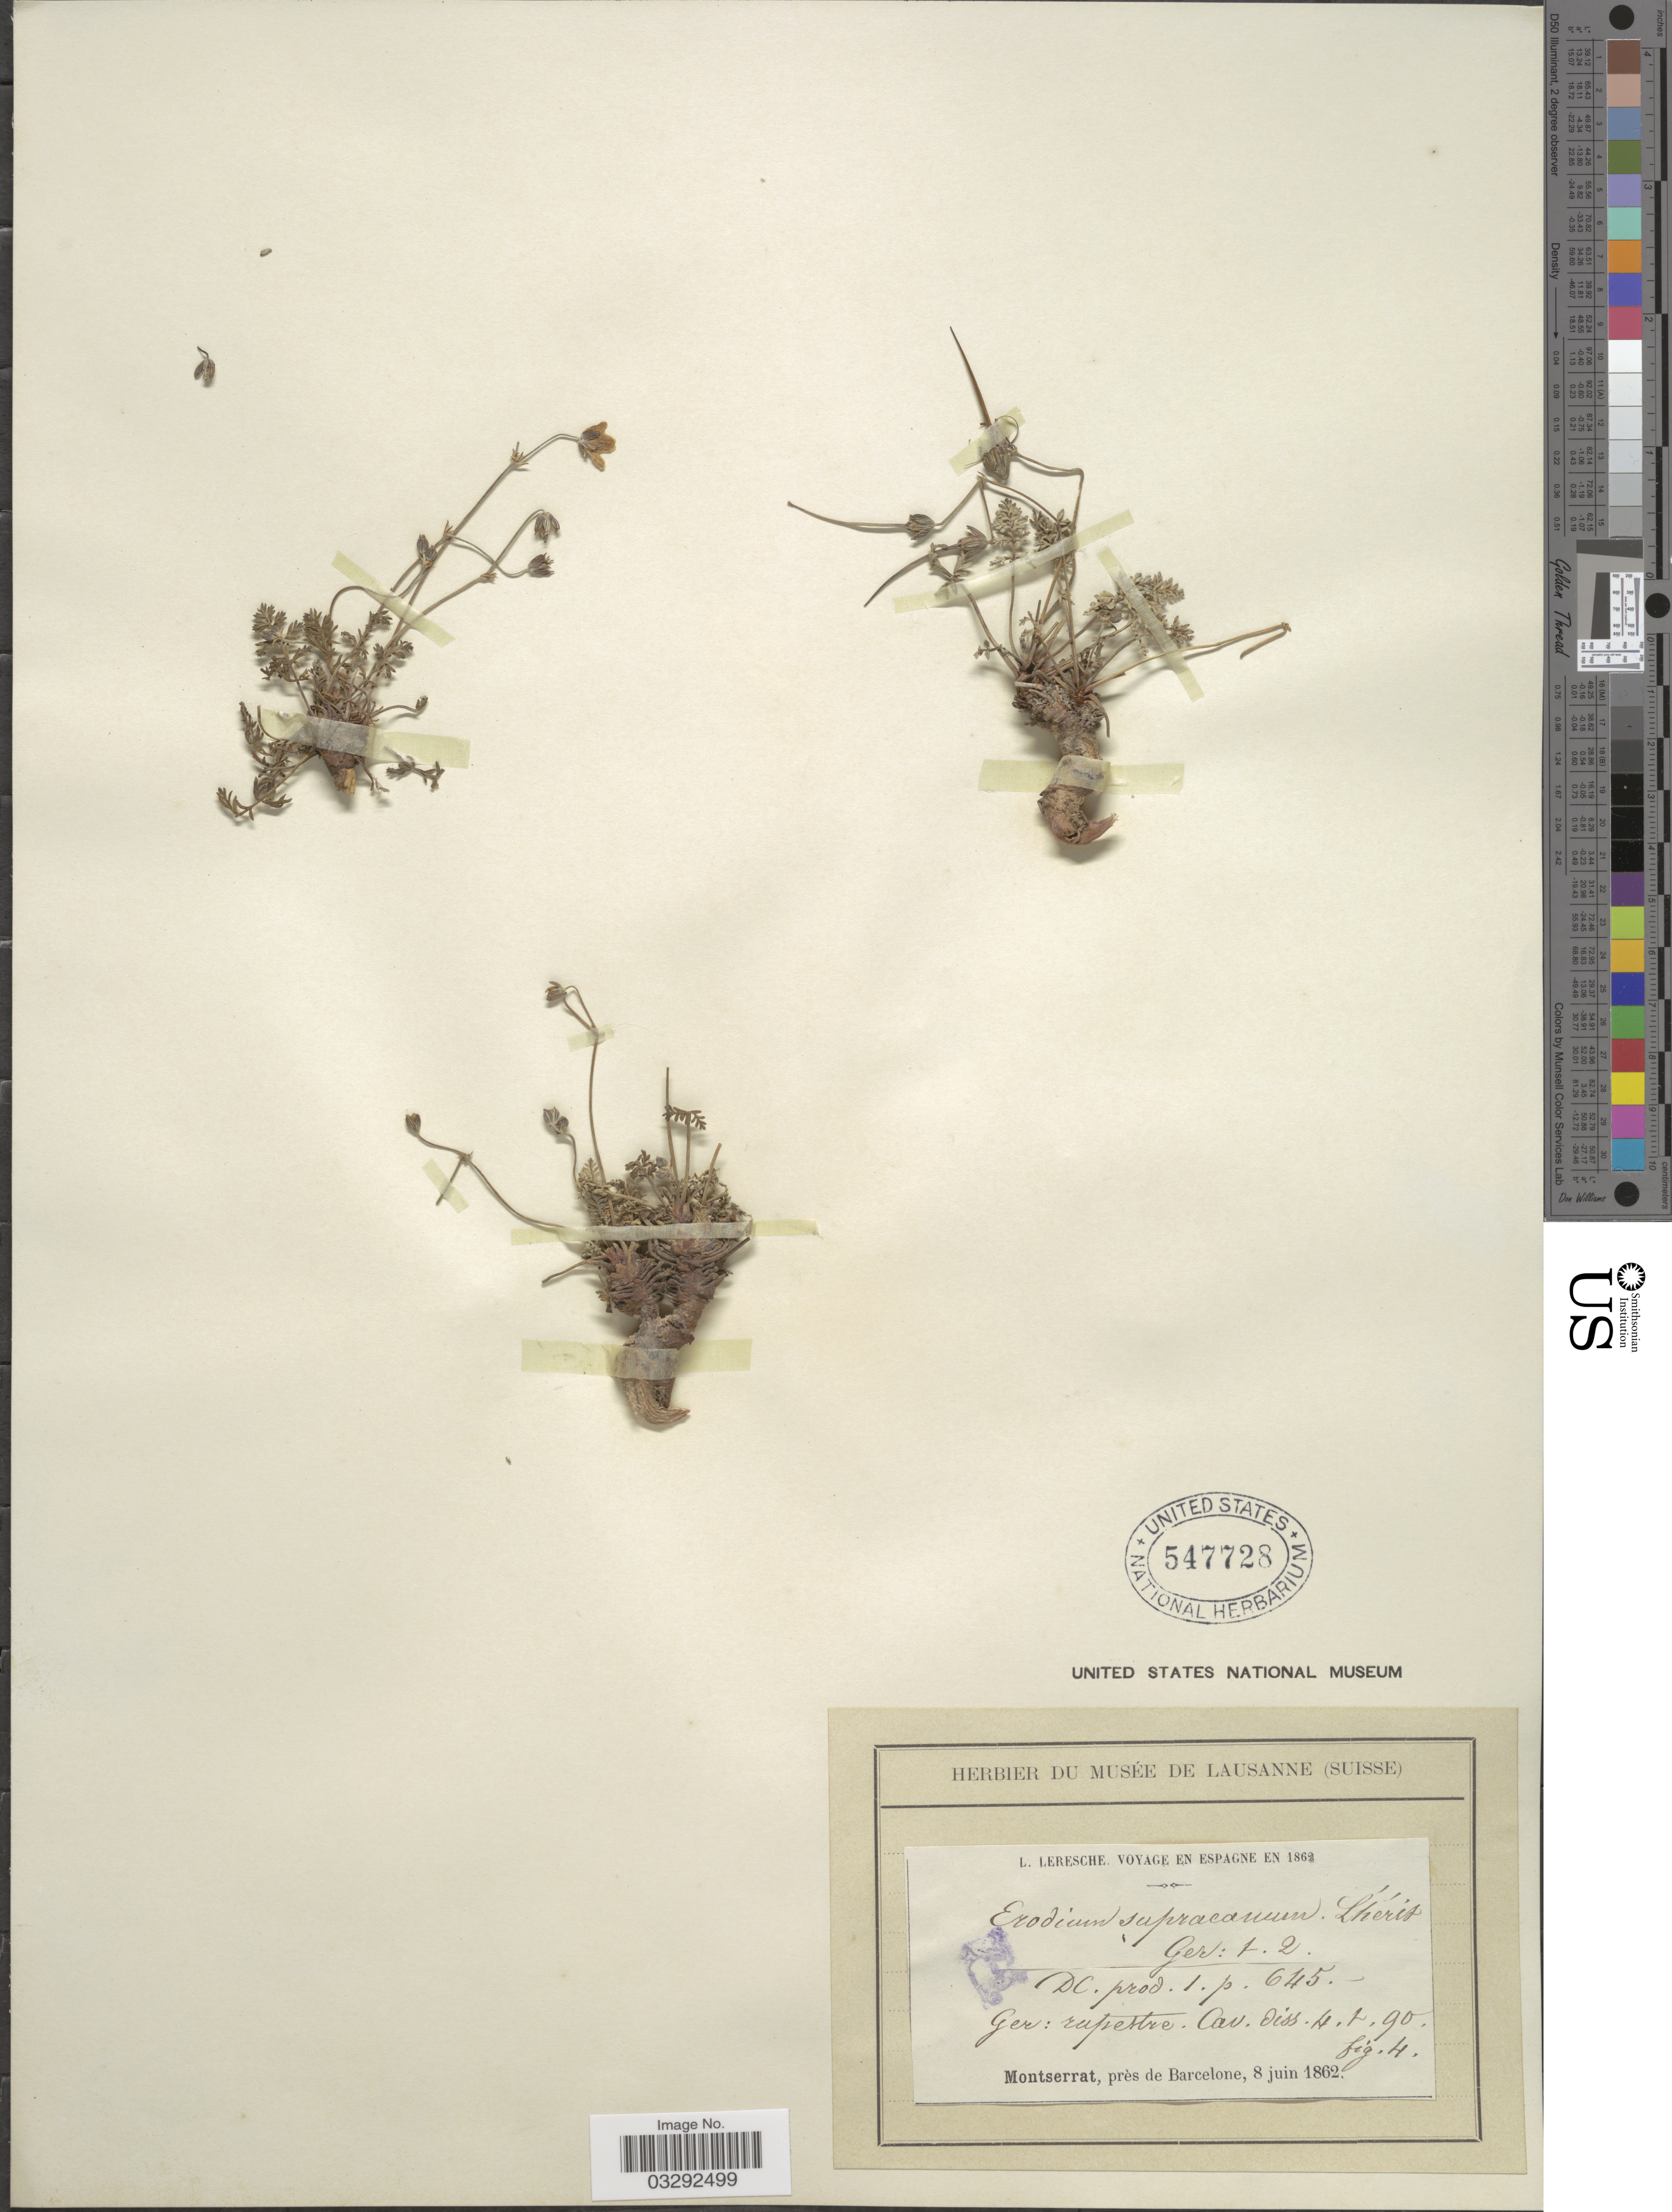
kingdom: Plantae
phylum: Tracheophyta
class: Magnoliopsida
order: Geraniales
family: Geraniaceae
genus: Erodium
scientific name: Erodium supracanum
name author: L'Hér.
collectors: L. Leresche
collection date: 1862-06-08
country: Spain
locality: Montserrat, près de Barcelone.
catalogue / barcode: US 547728